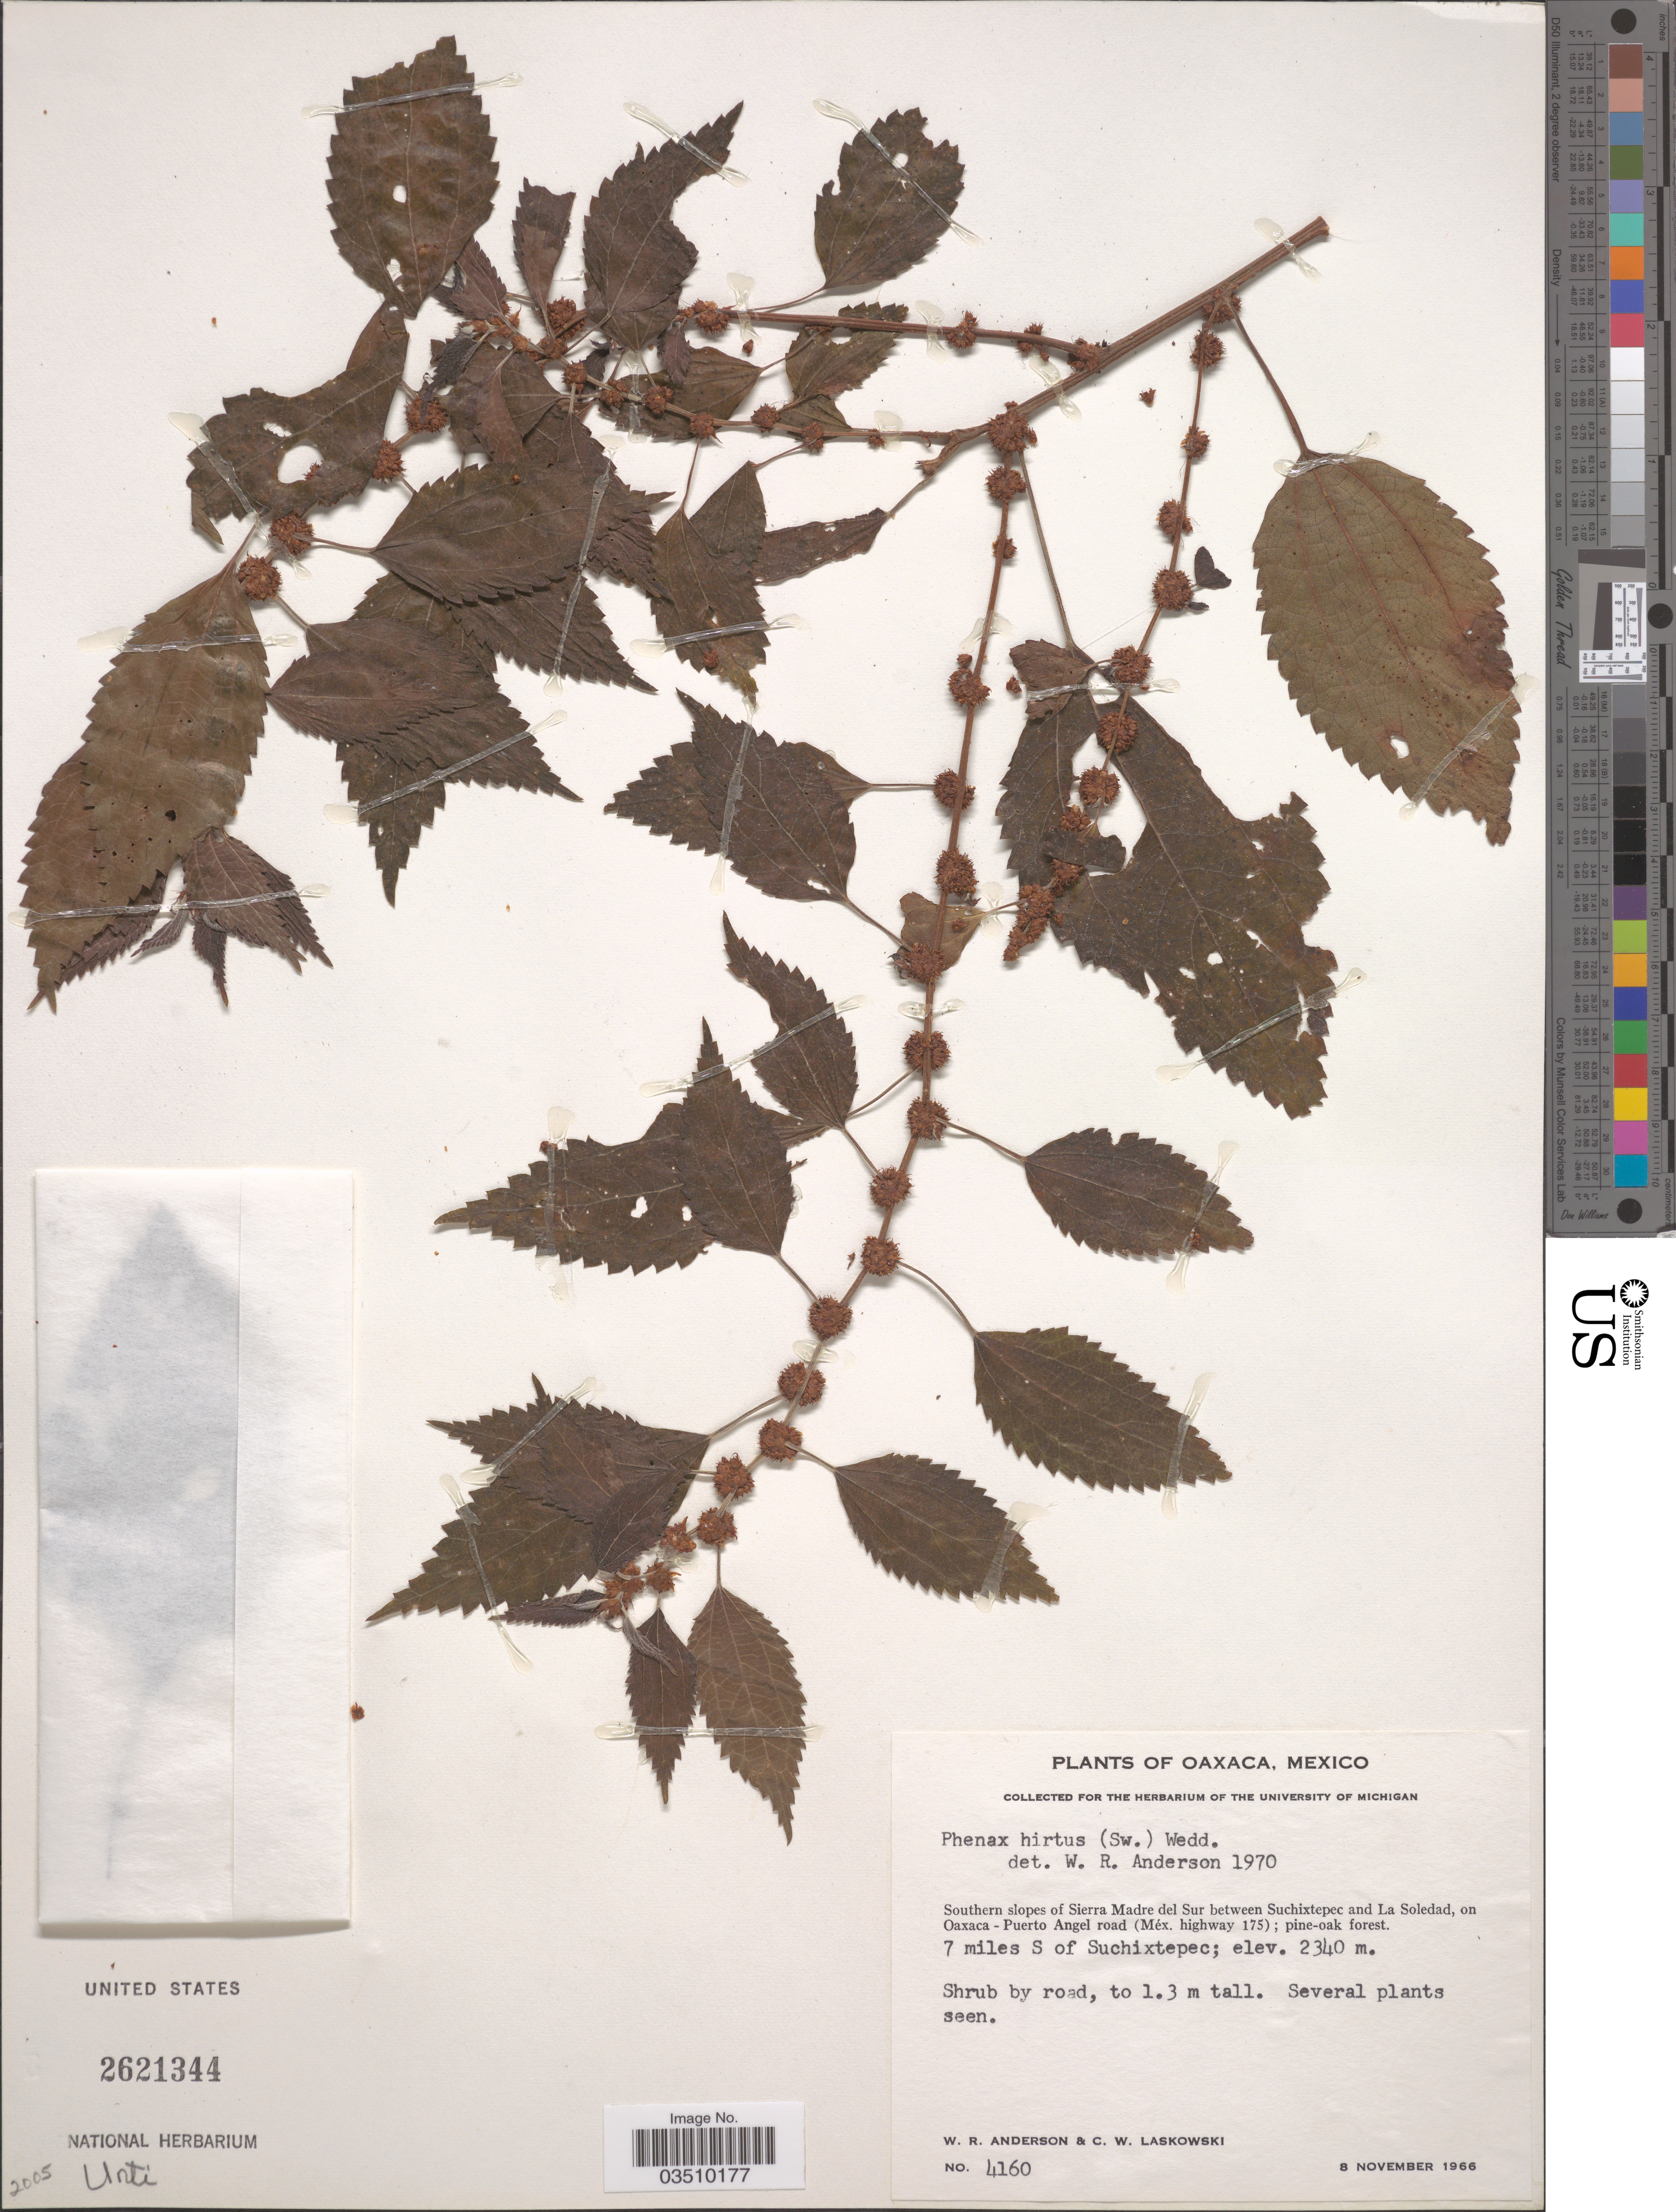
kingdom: Plantae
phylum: Tracheophyta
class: Magnoliopsida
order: Rosales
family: Urticaceae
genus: Phenax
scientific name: Phenax hirtus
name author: (Sw.) Wedd.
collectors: W. Anderson & C. Laskowski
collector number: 4160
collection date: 1966-11-08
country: Mexico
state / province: Oaxaca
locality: Southern slopes of Sierra Madre del Sur between Suchixtepec and La Soledad, on Oaxaca - Puerto Angel road (Méx. highway 175). 7 miles S of Suchixtepec.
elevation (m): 2340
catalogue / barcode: US 2621344